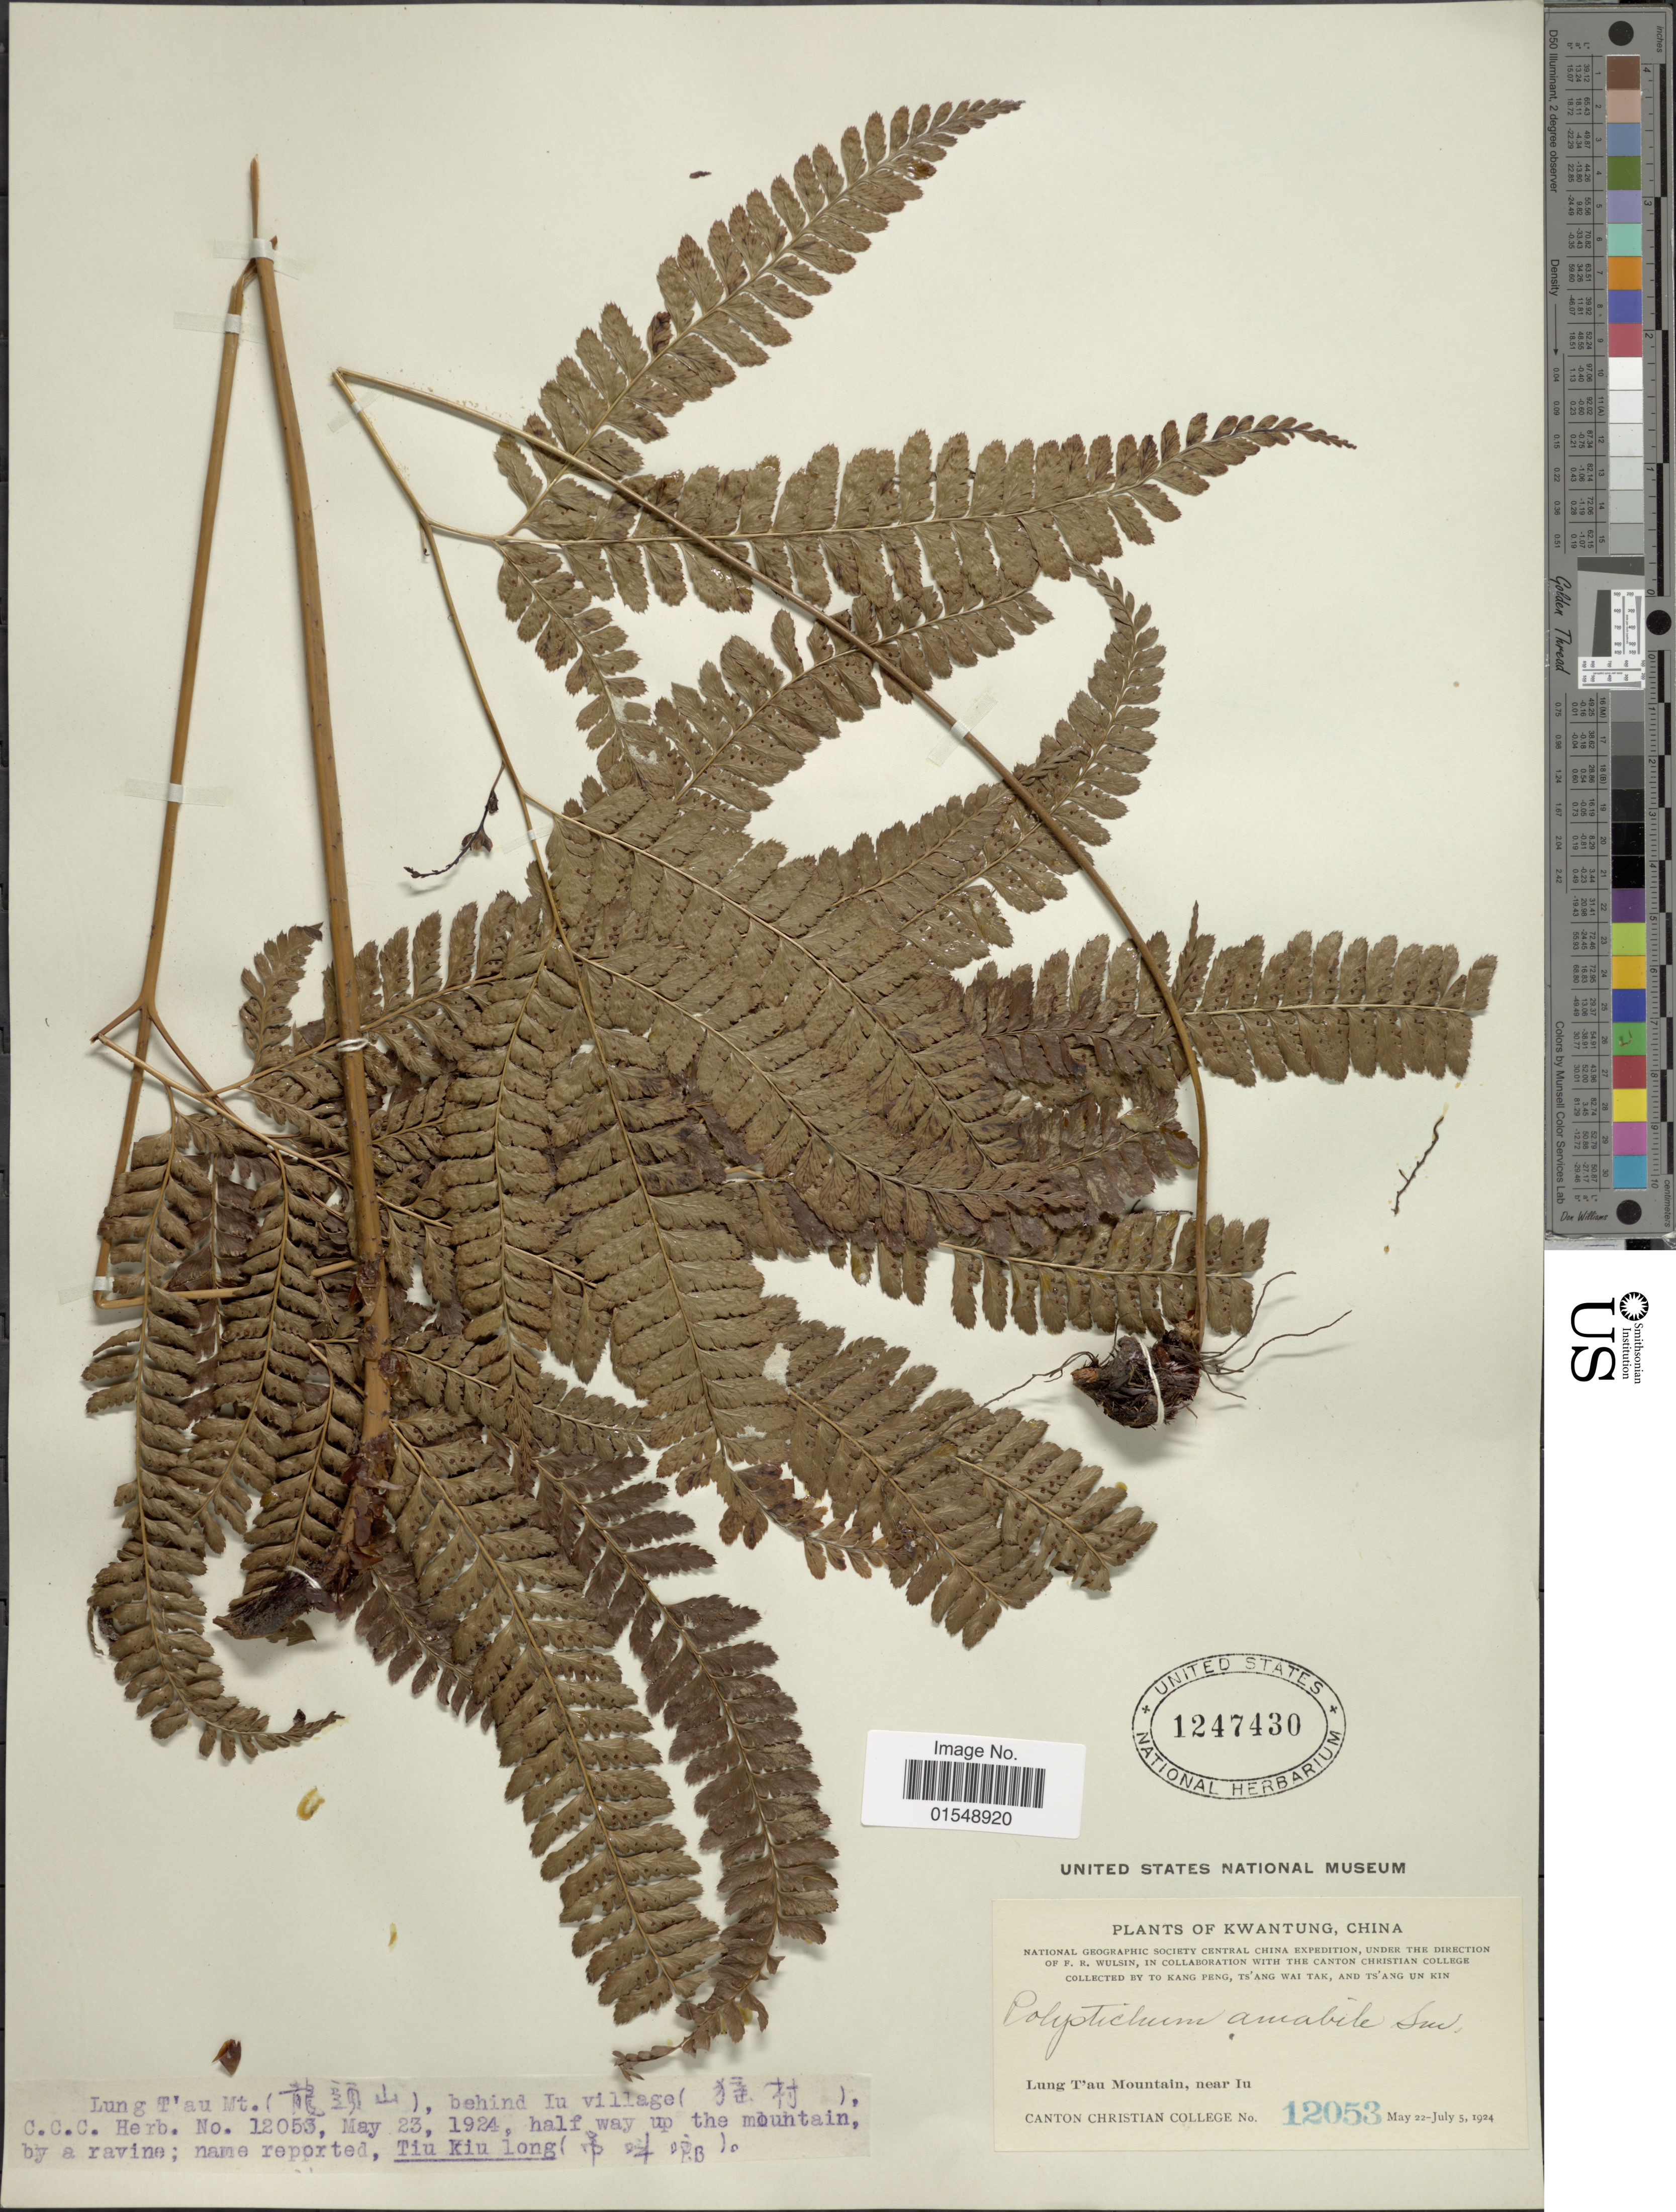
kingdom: Plantae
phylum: Tracheophyta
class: Polypodiopsida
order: Polypodiales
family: Dryopteridaceae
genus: Arachniodes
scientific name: Arachniodes amabilis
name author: (Blume) Tindale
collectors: K. Peng, W. T. Tsang & U. K. Tsang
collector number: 12053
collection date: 1902-05-22/1924-07-05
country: China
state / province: Guangdong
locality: Kwangtung, Lung T'au Mountain, near Iu, behind Iu village, half way up the mountain by a ravine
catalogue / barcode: US 1247430